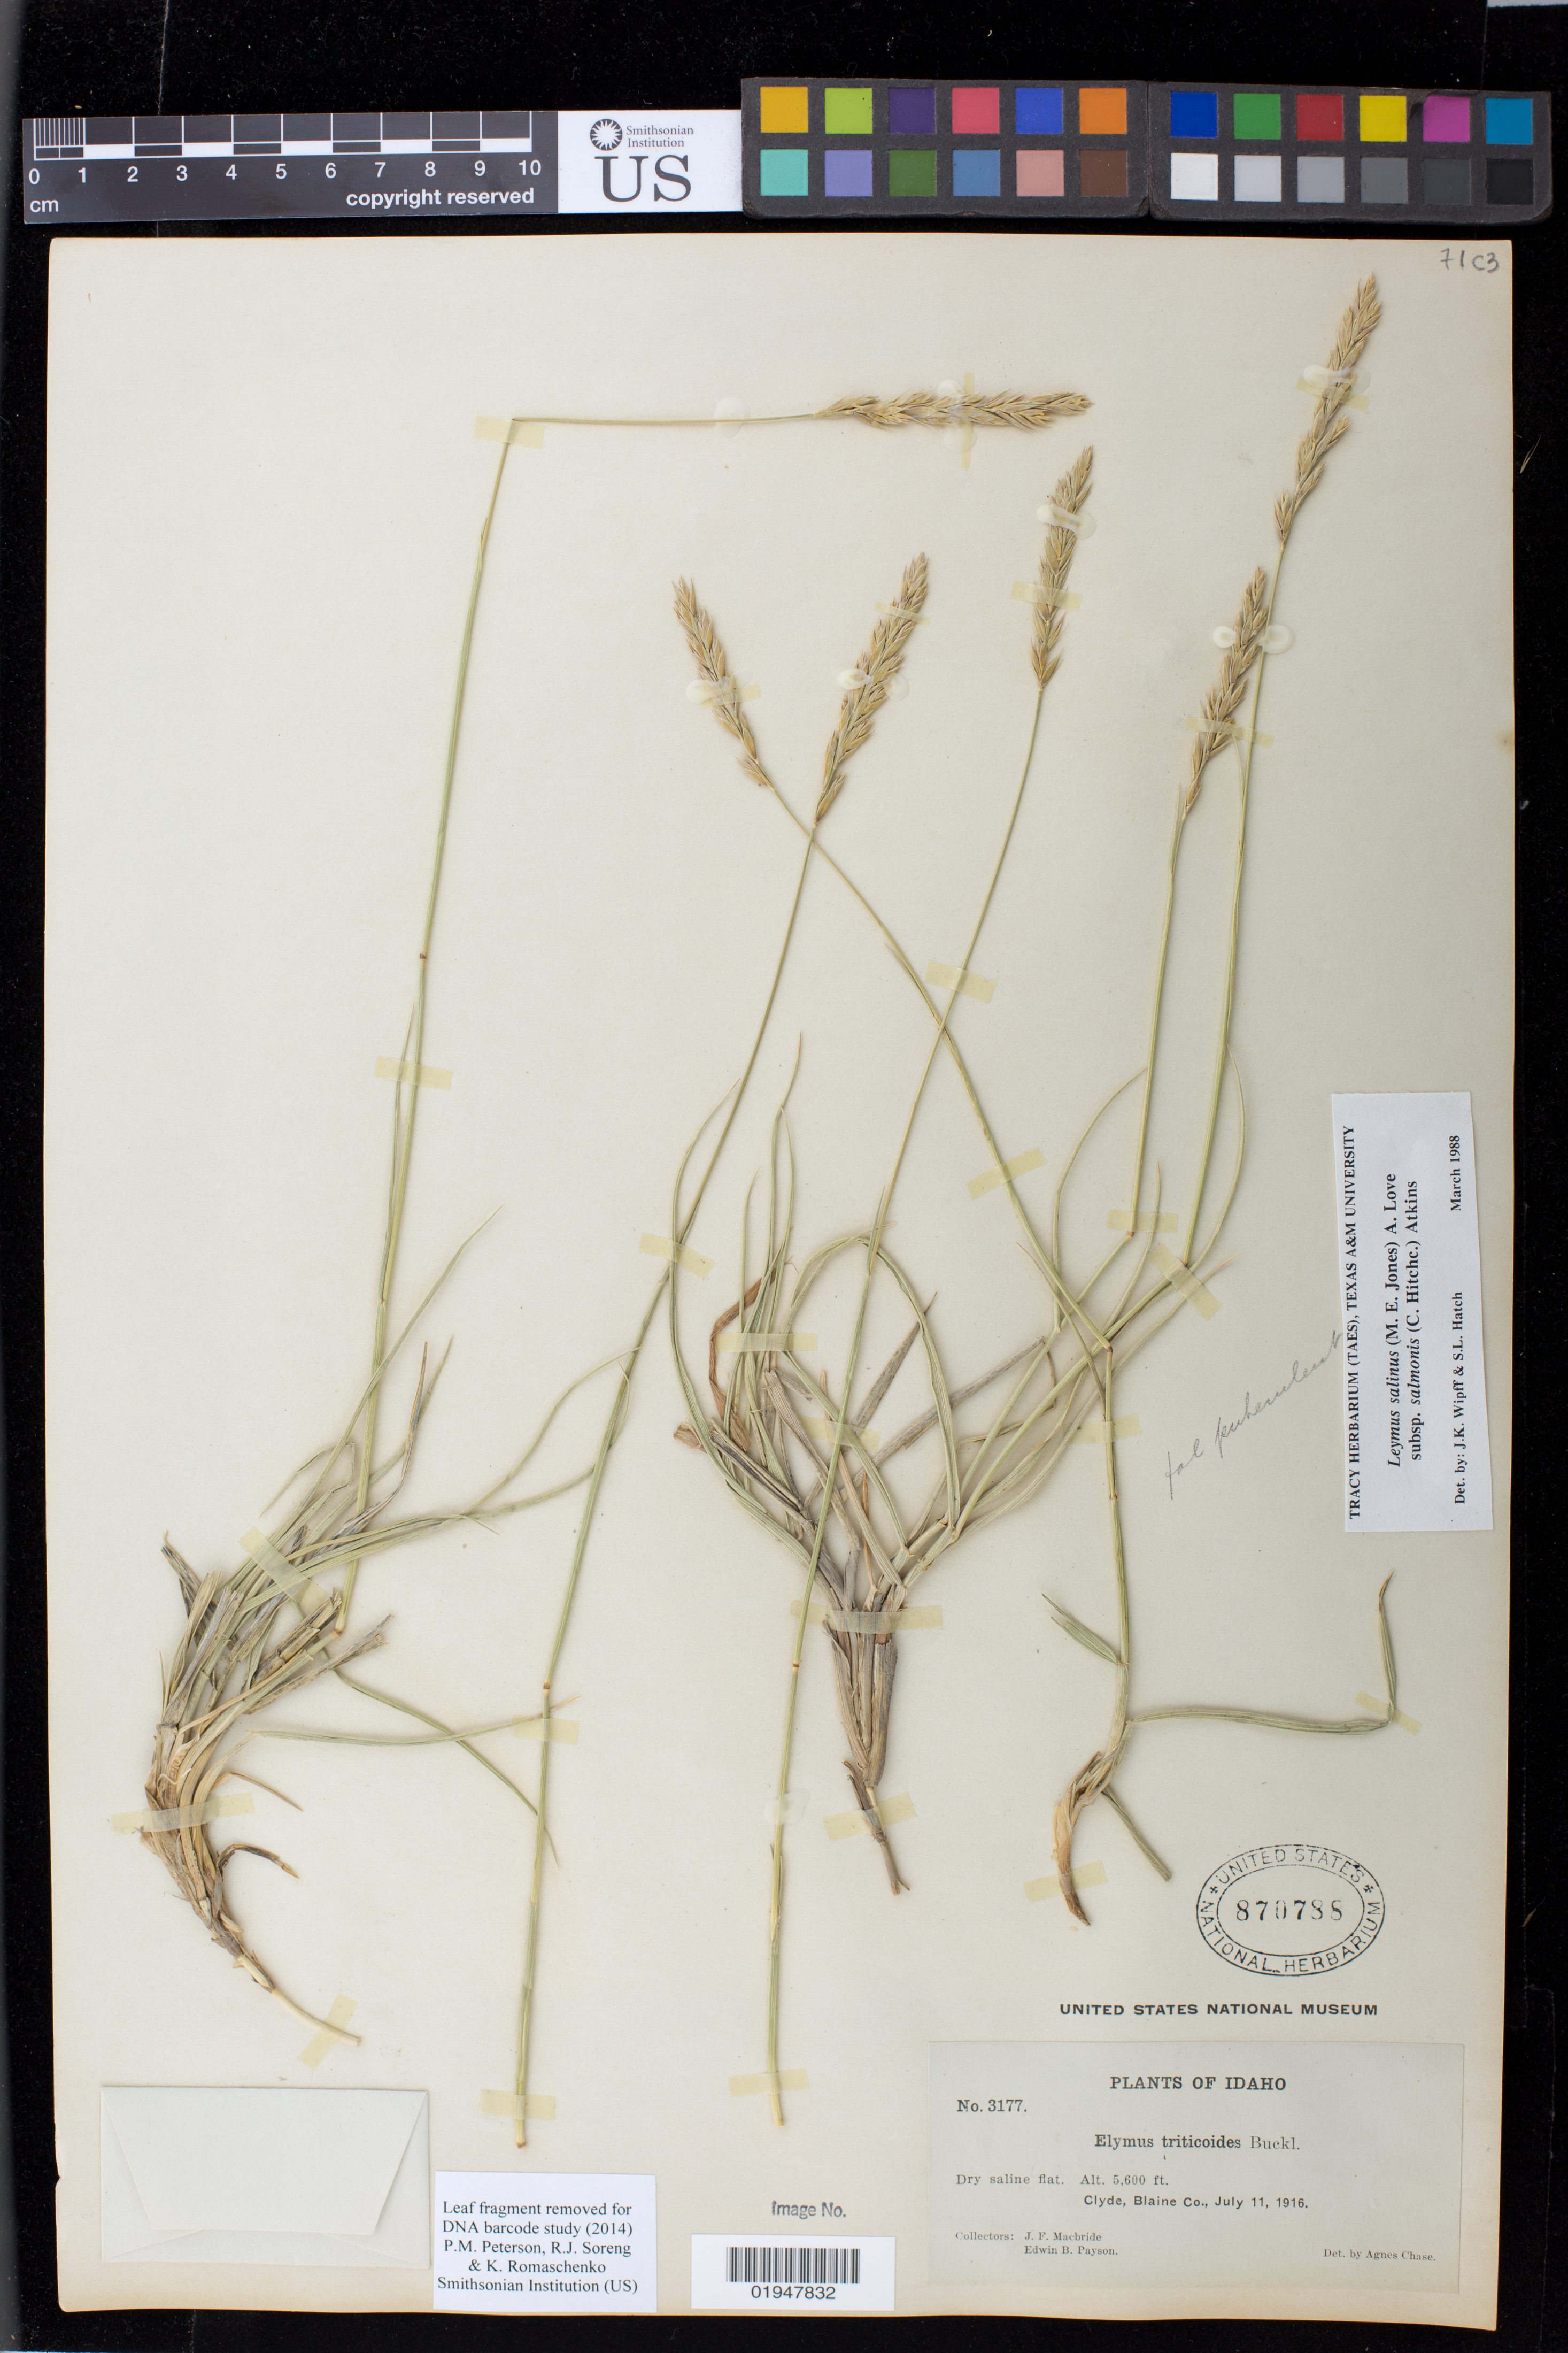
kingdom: Plantae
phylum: Tracheophyta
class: Liliopsida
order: Poales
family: Poaceae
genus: Leymus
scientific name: Leymus salina subsp. salmonis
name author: (C.L. Hitchc.) R.J. Atkins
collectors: J. F. Macbride & E. B. Payson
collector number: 3177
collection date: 1916-07-11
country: United States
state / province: Idaho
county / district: Blaine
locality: Clyde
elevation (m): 1707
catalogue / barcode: US 870788